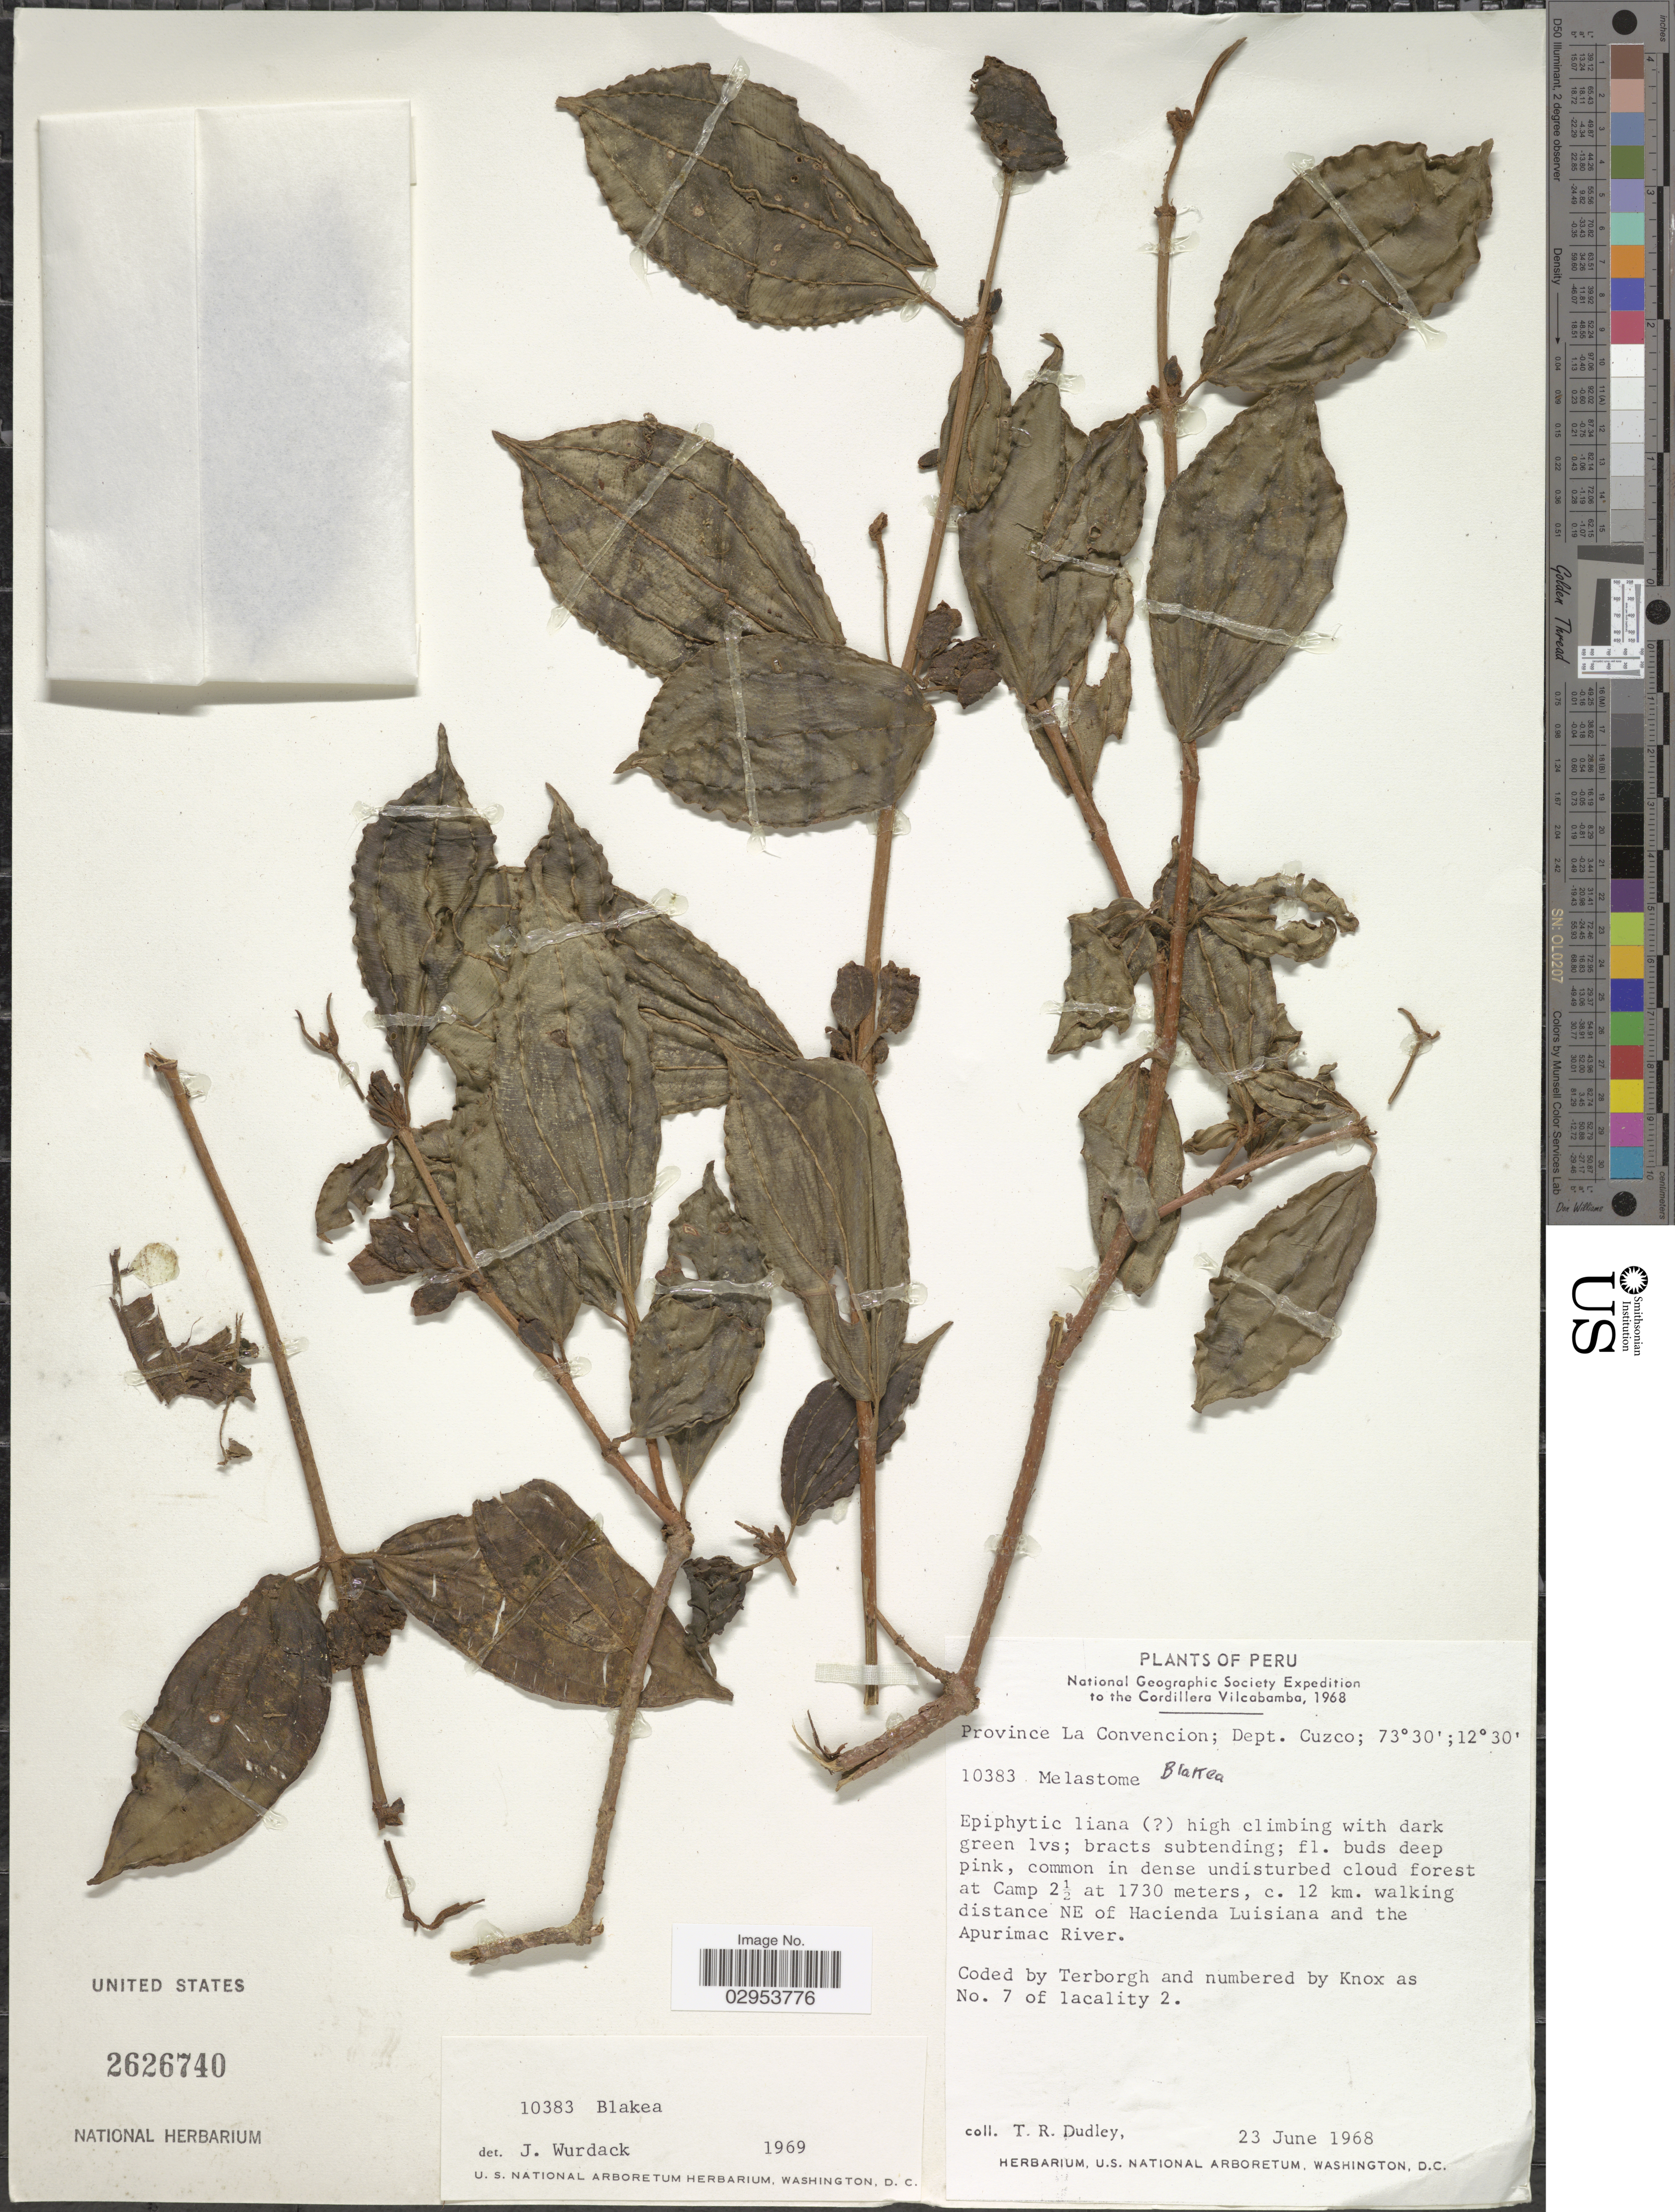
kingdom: Plantae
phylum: Tracheophyta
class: Magnoliopsida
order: Myrtales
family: Melastomataceae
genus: Blakea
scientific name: Blakea sp.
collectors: T. R. Dudley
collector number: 10383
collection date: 1968-06-23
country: Peru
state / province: Cusco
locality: Cordillera Vilcobamba. Province La Convencion; Dept. Cuzco. Common in dense undisturbed coud forest at Camp 2½, c. 12 km walking distance NE of Hacienda Luisiana and the Apurimac River.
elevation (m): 1730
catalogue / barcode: US 2626740